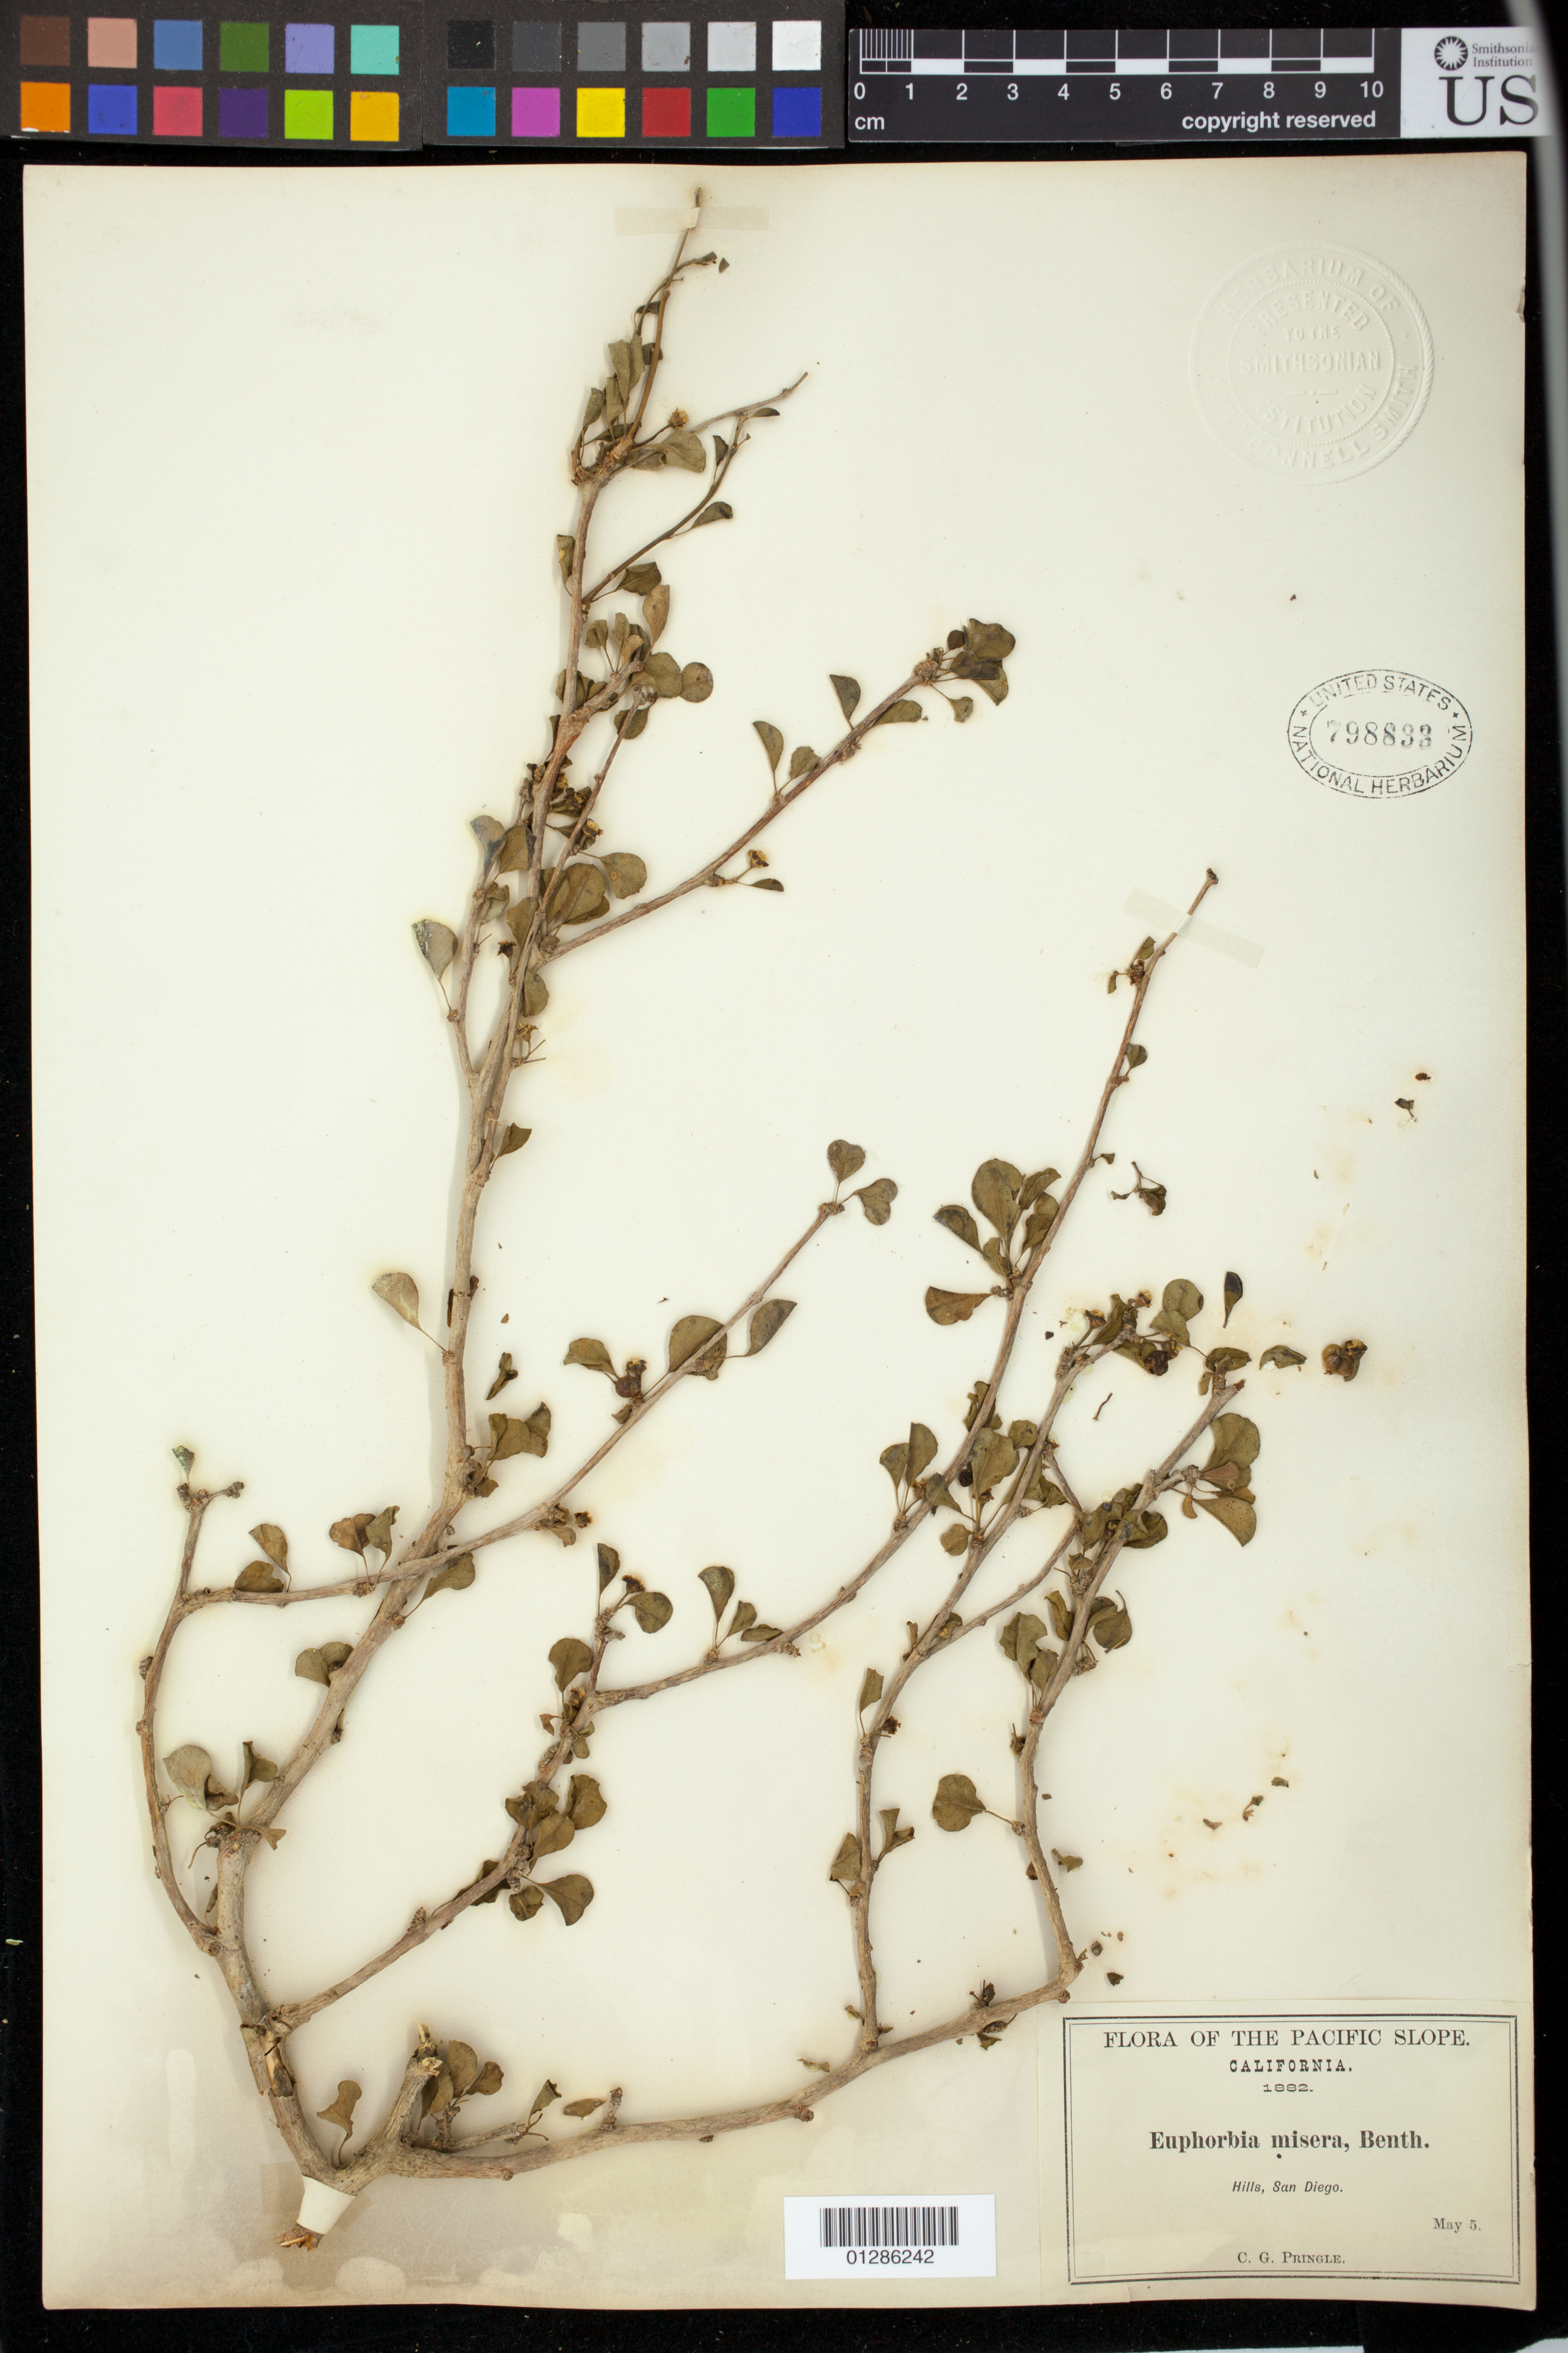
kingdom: Plantae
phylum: Tracheophyta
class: Magnoliopsida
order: Malpighiales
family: Euphorbiaceae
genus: Euphorbia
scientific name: Euphorbia misera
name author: Benth.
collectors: C. G. Pringle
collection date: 1882-05-05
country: United States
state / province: California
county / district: San Diego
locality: Hills, San Diego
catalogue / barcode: US 798833